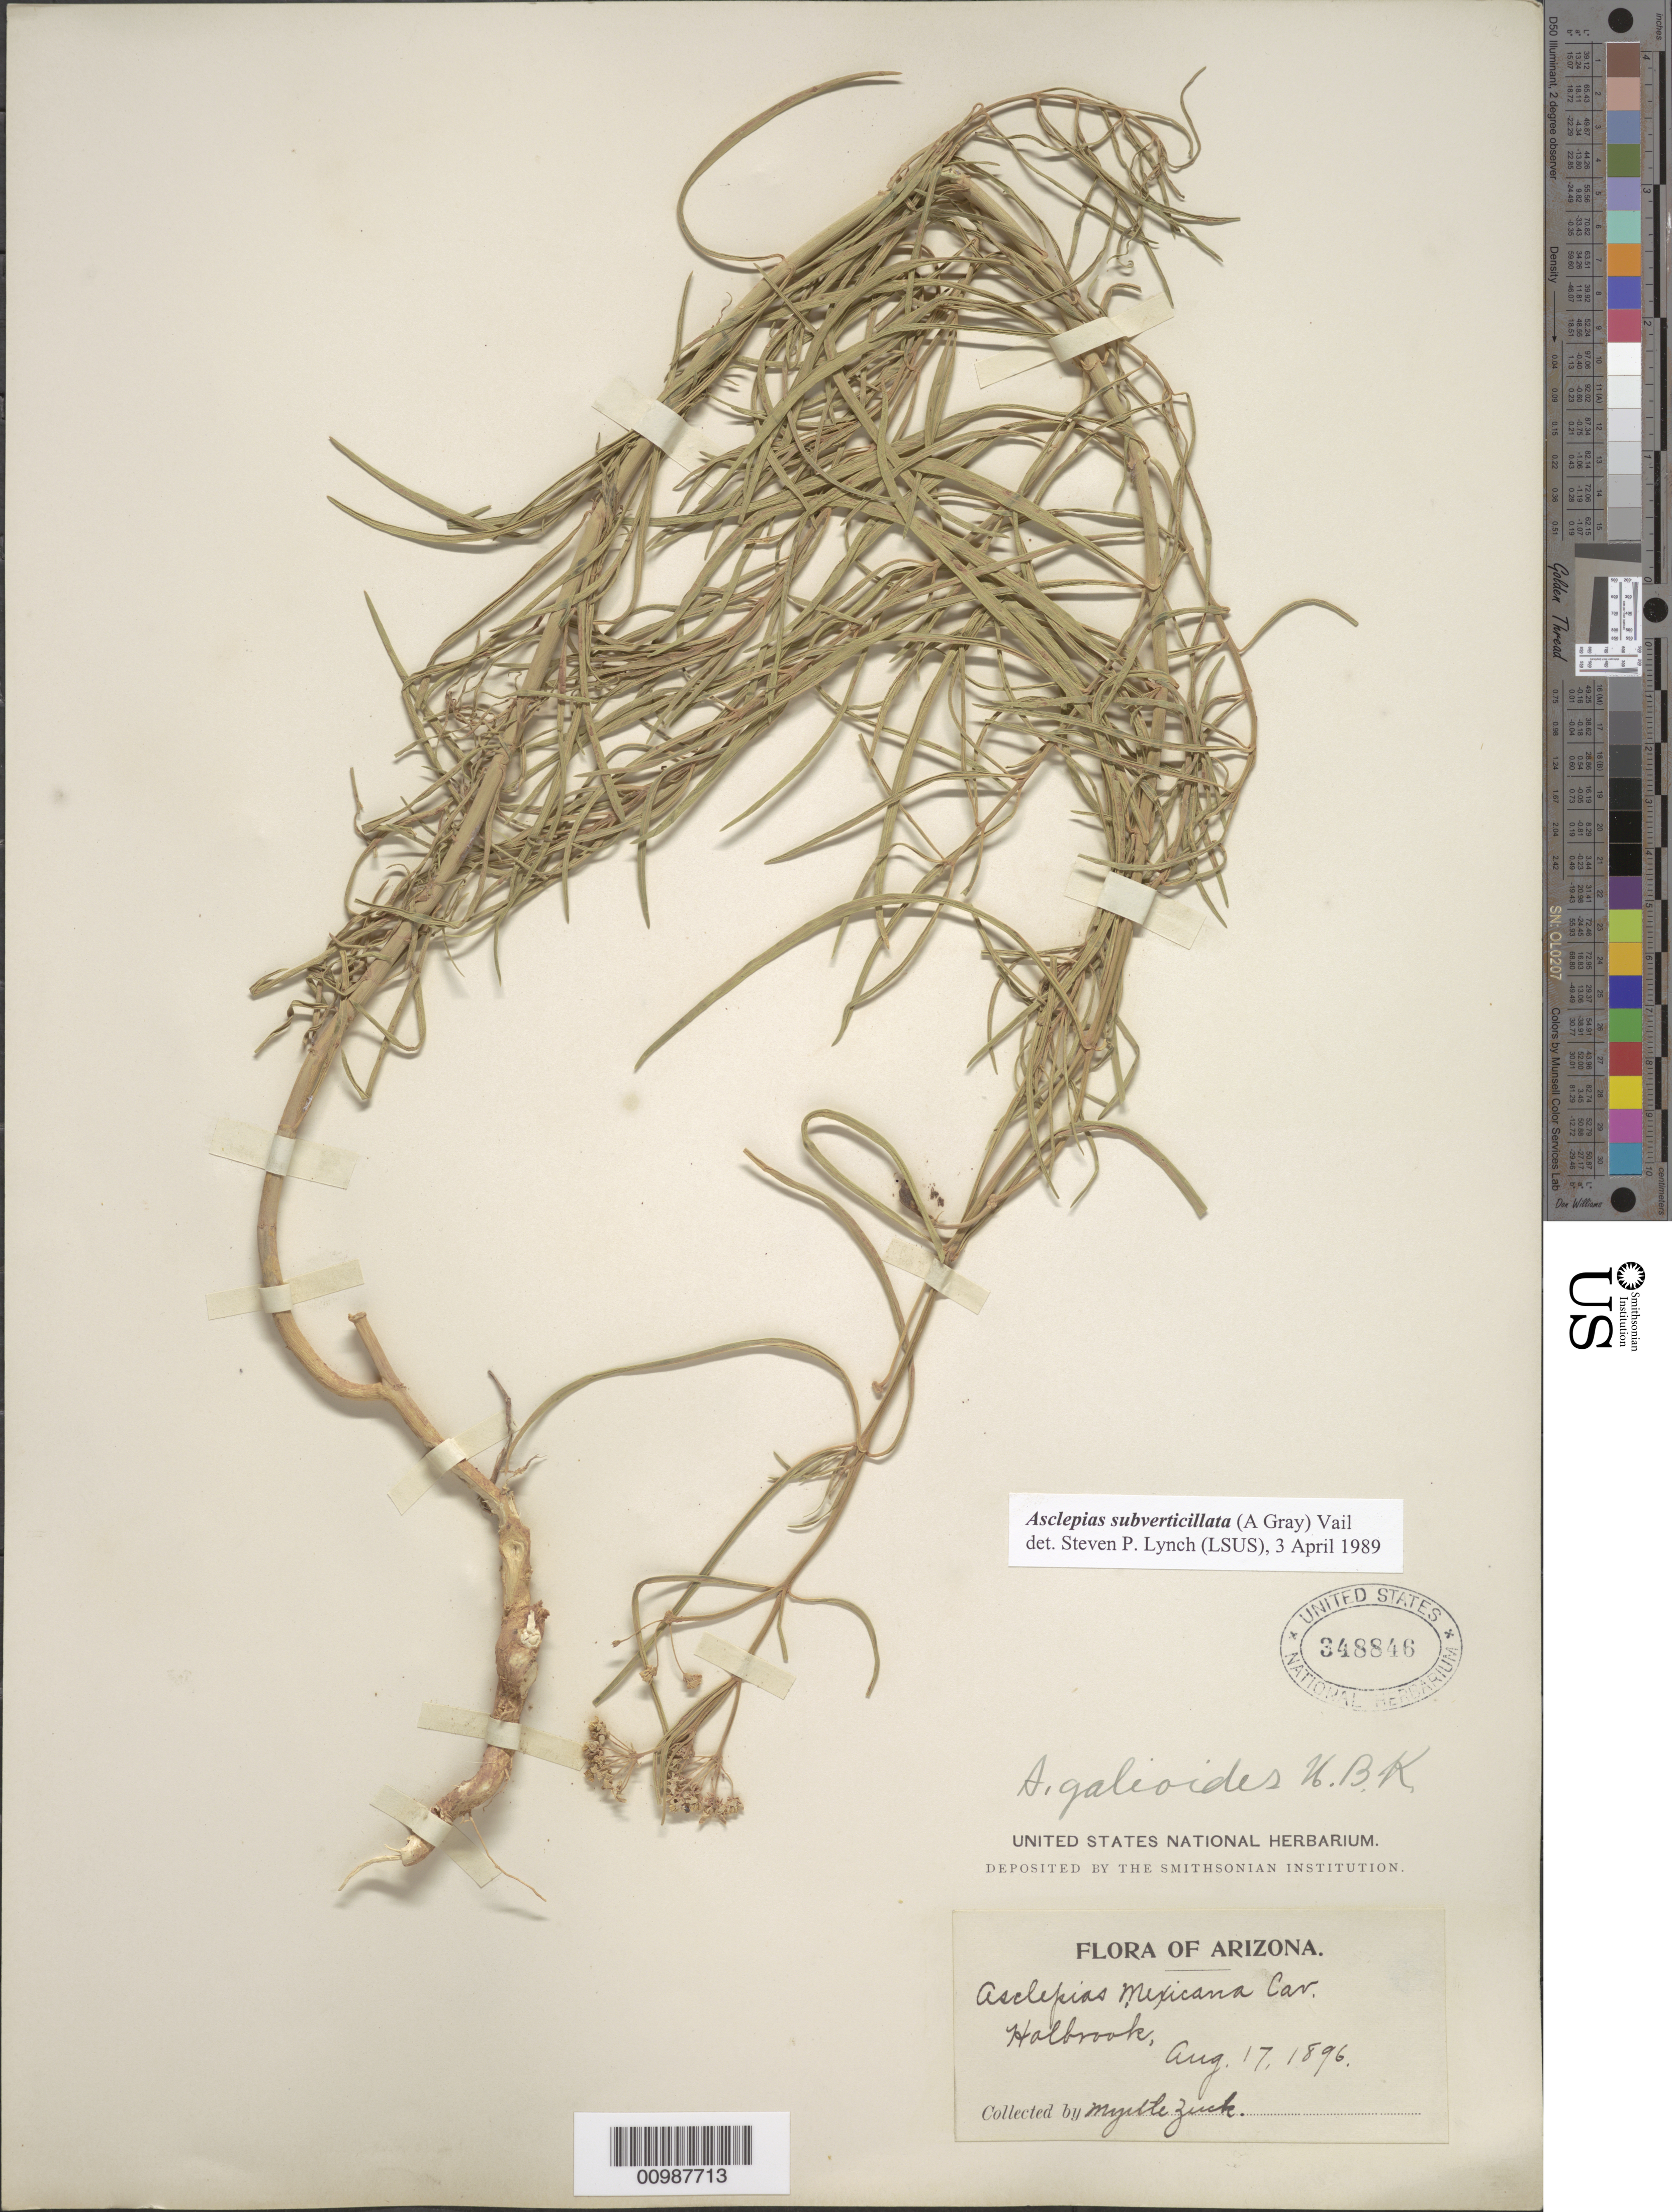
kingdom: Plantae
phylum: Tracheophyta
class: Magnoliopsida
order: Gentianales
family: Apocynaceae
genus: Asclepias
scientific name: Asclepias subverticillata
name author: (A. Gray) Vail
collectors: M. Zuck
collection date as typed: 17 Aug 1896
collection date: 1896-08-17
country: United States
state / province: Arizona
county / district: Navajo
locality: Holbrook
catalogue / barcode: US 348846